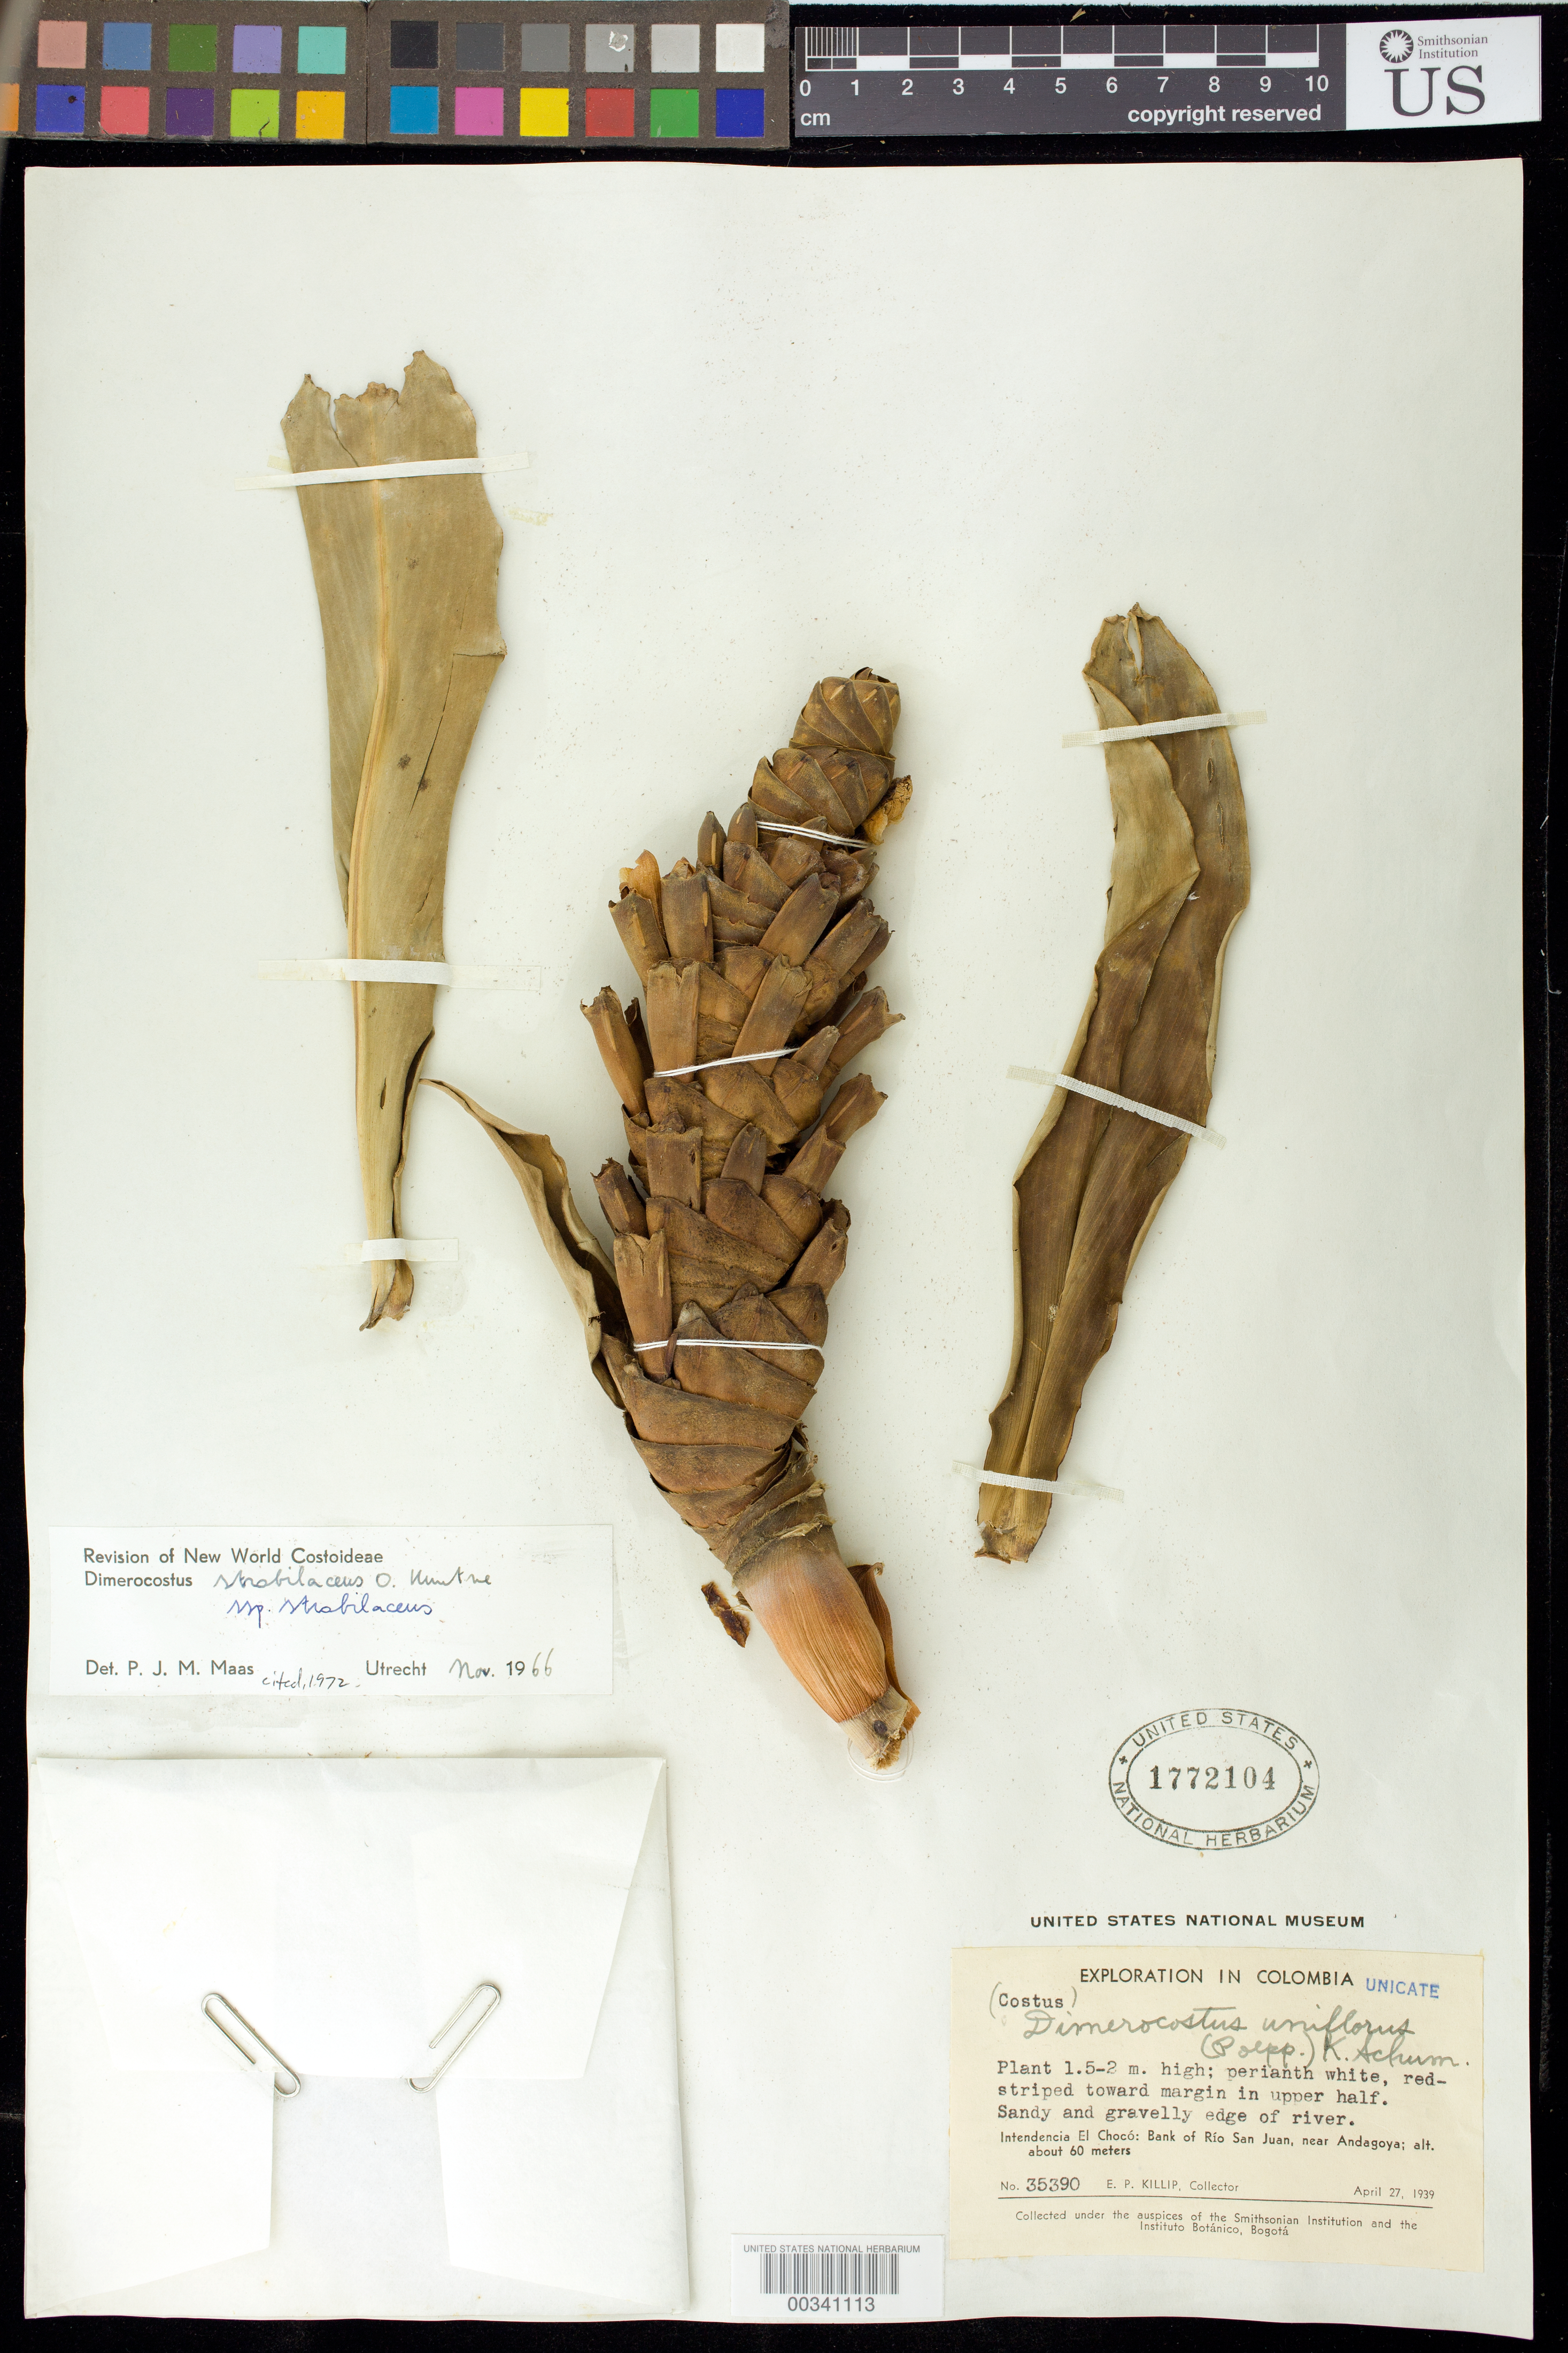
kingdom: Plantae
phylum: Tracheophyta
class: Liliopsida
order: Zingiberales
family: Costaceae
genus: Dimerocostus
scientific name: Dimerocostus strobilaceus subsp. strobilaceus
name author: Kuntze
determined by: Maas, Paul J. M.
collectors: E. P. Killip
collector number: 35390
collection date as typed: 27 Apr 1939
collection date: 1939-04-27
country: Colombia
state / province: Chocó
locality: Bank of Rio San Juan, near Andagoya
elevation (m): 60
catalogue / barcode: US 1772104